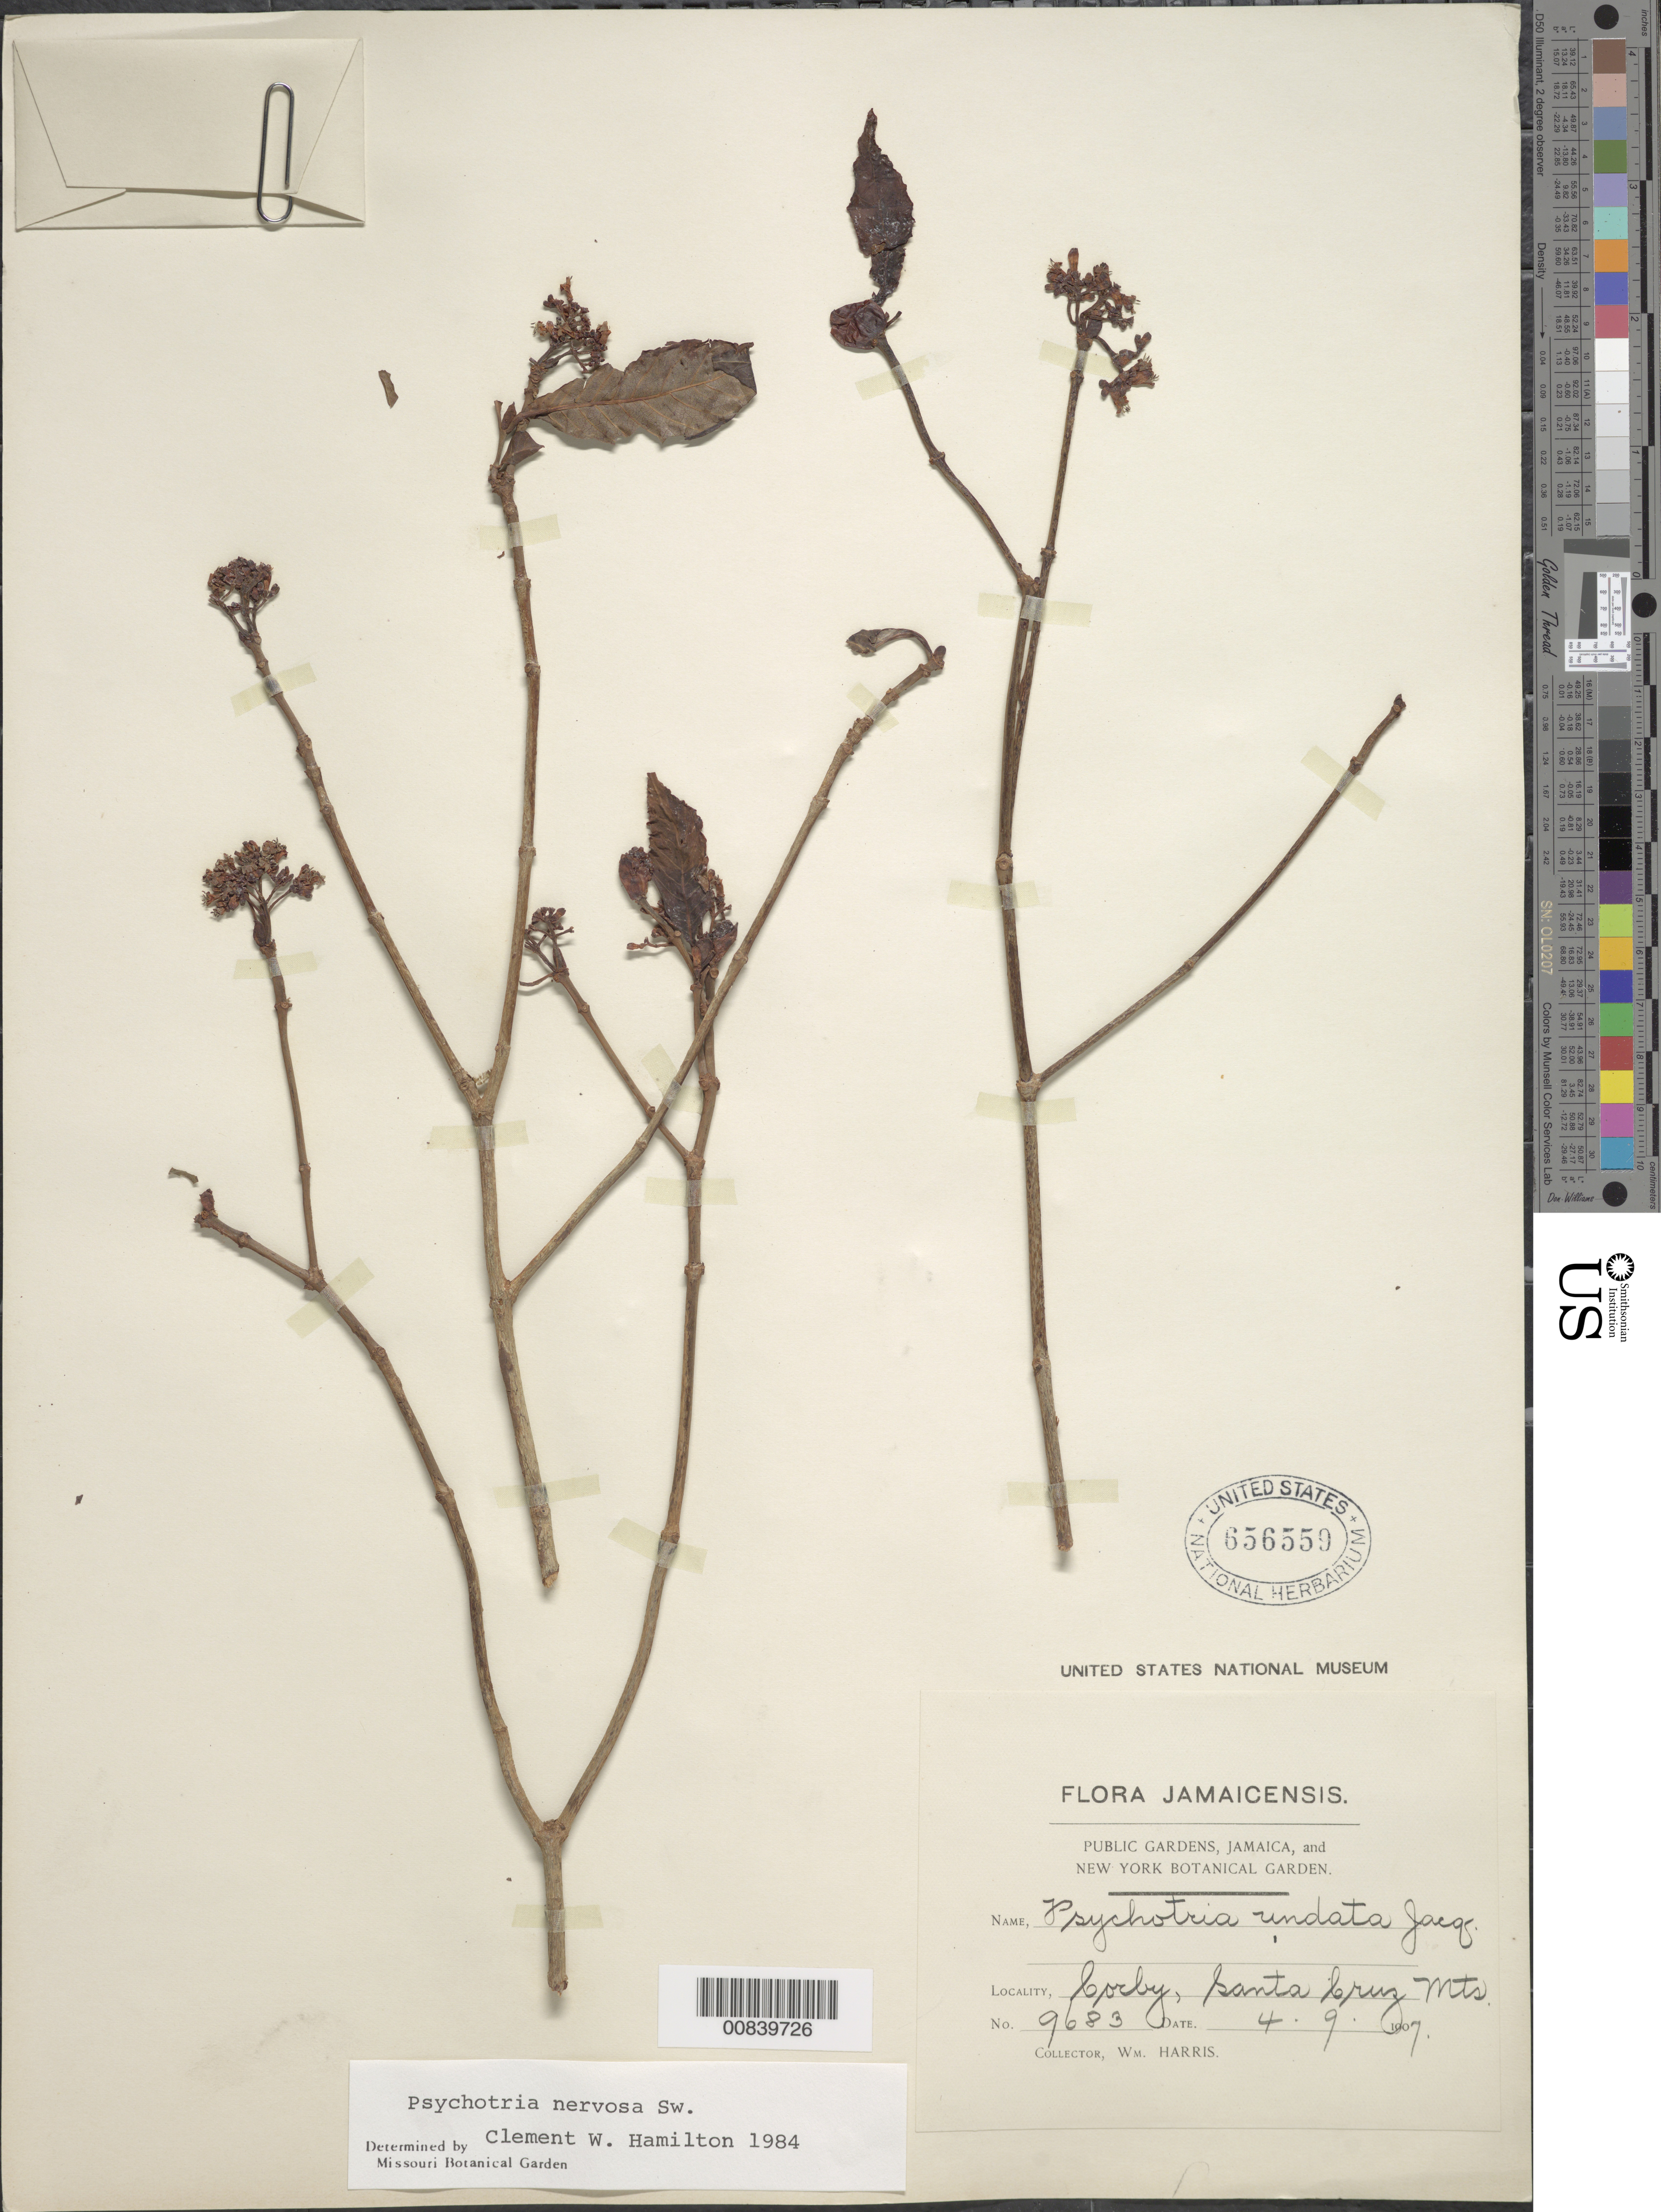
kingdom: Plantae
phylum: Tracheophyta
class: Magnoliopsida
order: Gentianales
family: Rubiaceae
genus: Psychotria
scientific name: Psychotria nervosa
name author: Sw.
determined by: Hamilton, C. W.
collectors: W. H. Harris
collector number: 9683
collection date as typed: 04 Sep 1907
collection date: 1907-09-04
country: Jamaica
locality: Corby, Santa Cruz Mts.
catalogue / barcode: US 656559